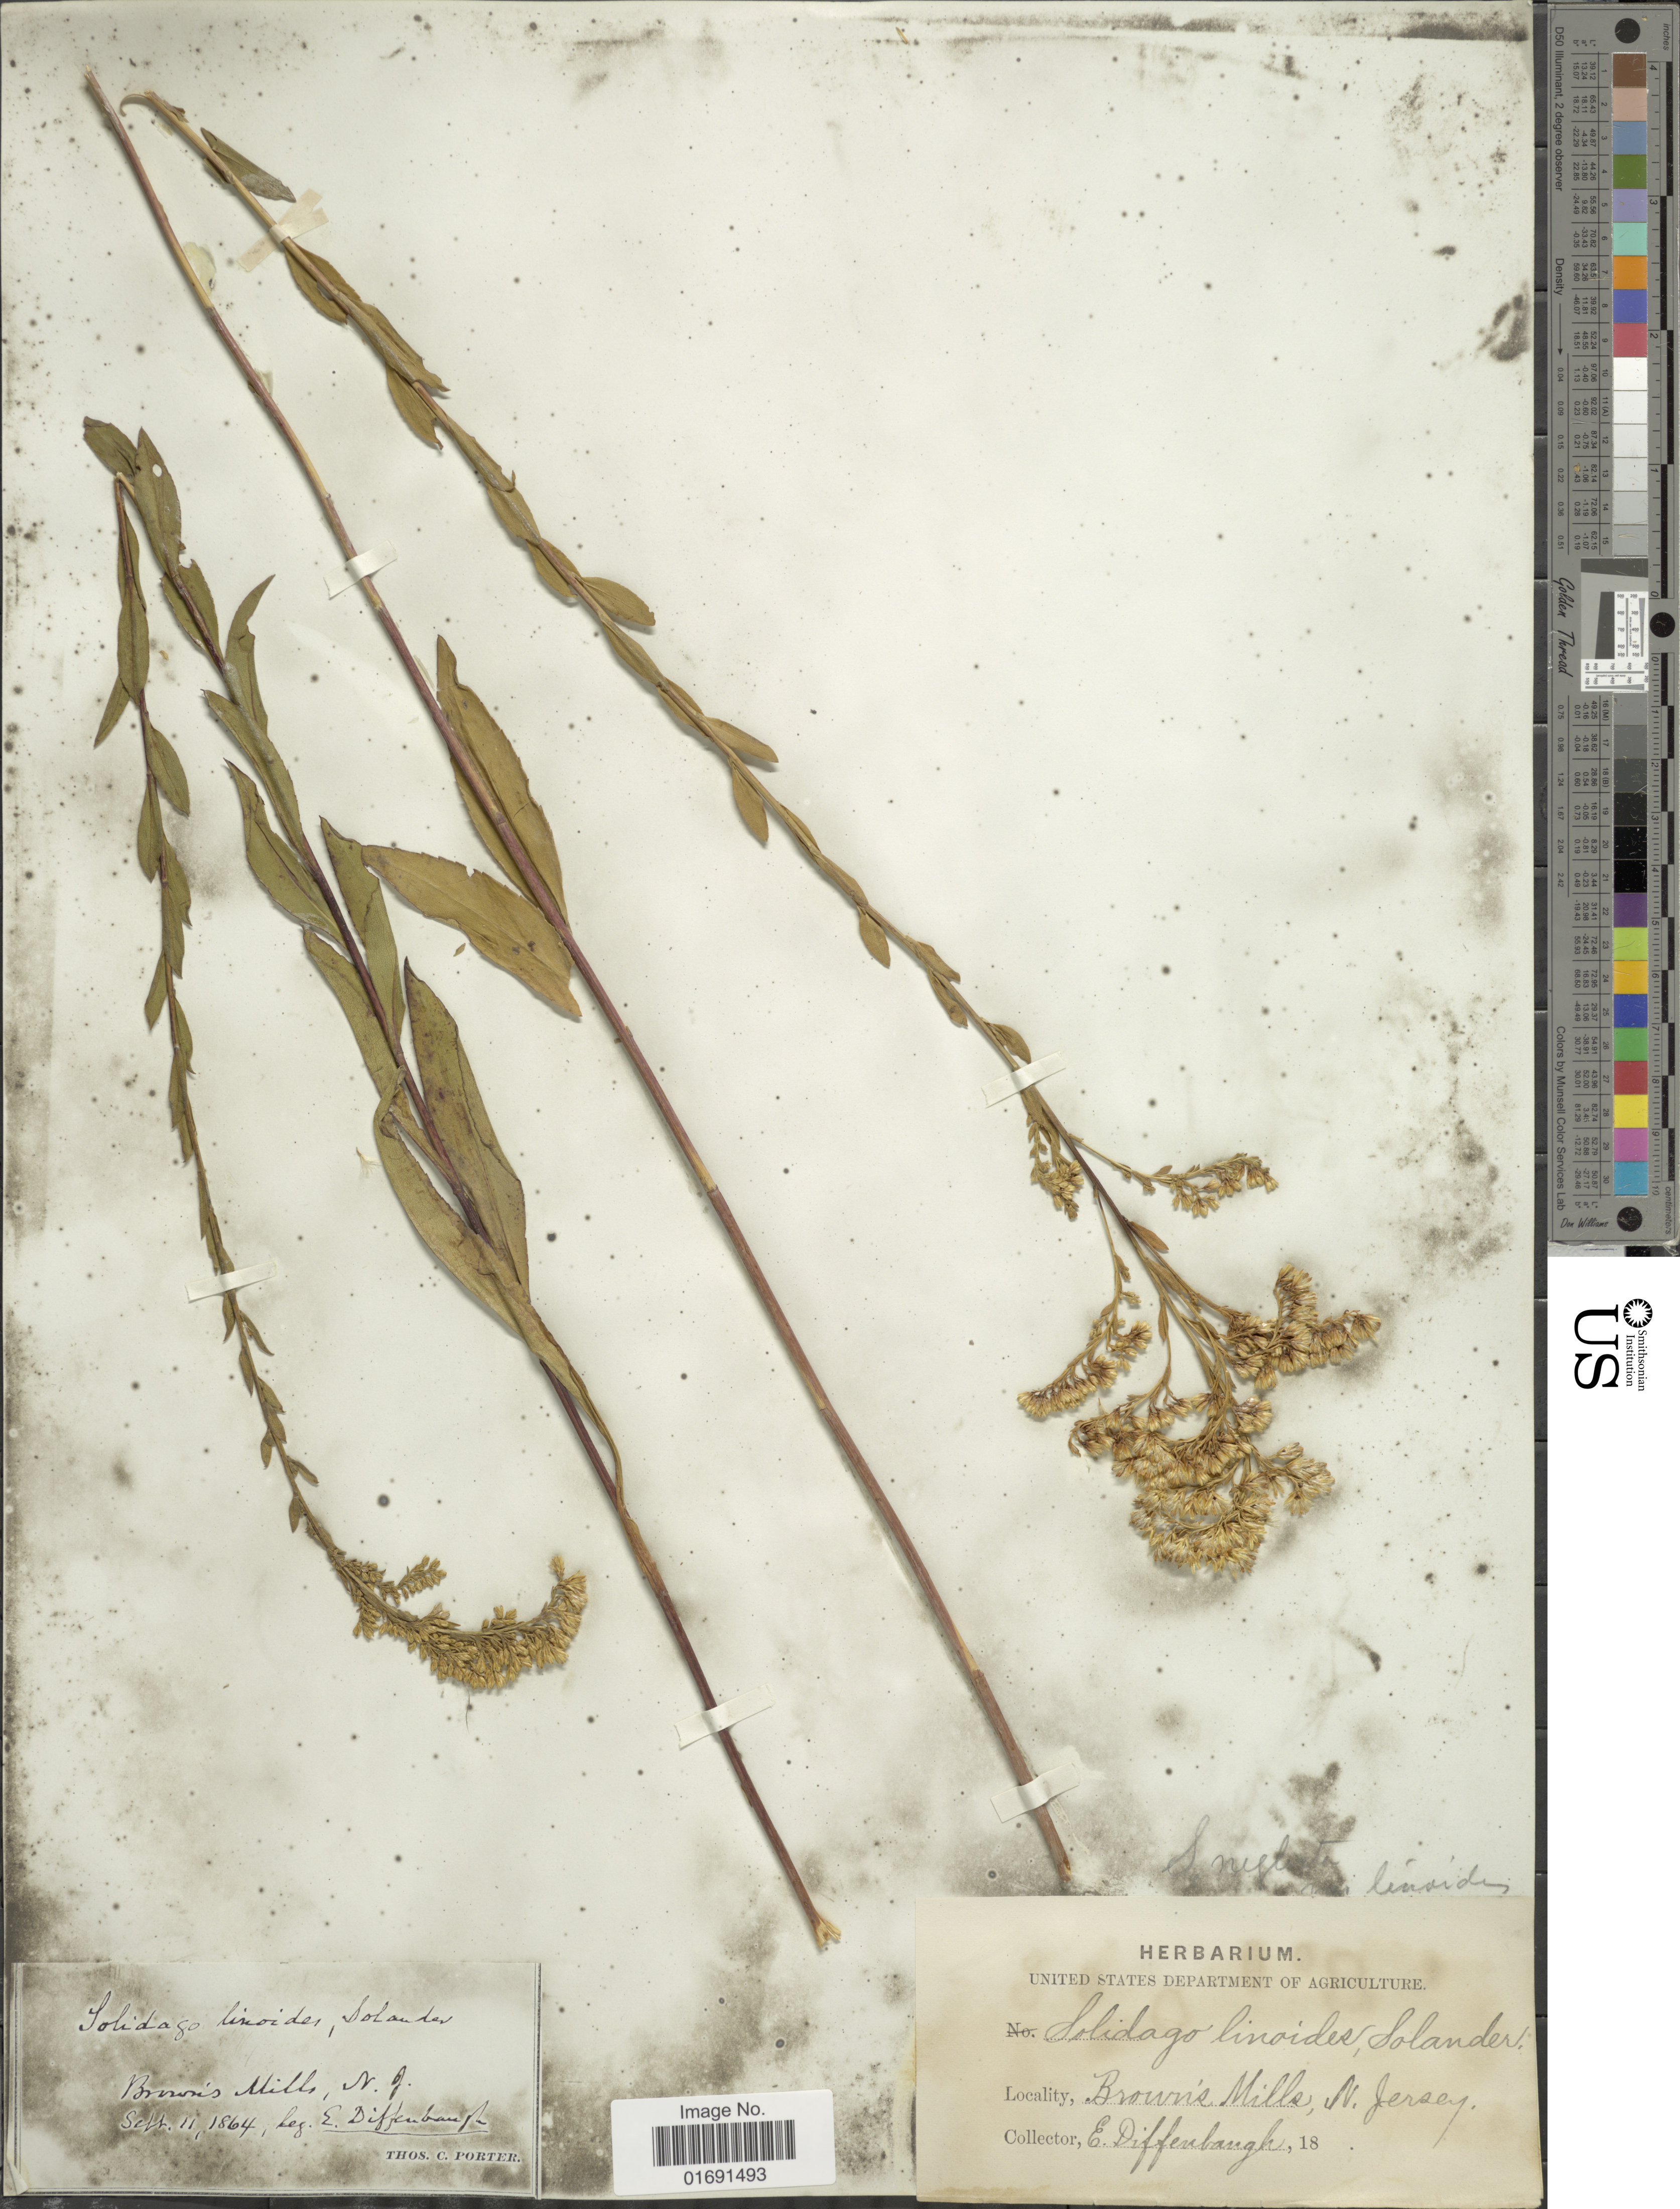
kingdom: Plantae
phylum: Tracheophyta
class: Magnoliopsida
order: Asterales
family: Asteraceae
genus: Solidago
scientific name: Solidago uniligulata var. uniligulata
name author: (DC.) Porter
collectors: Diffenbaugh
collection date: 1864-09-11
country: United States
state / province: New Jersey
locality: Brown's Mills, N. Jersey